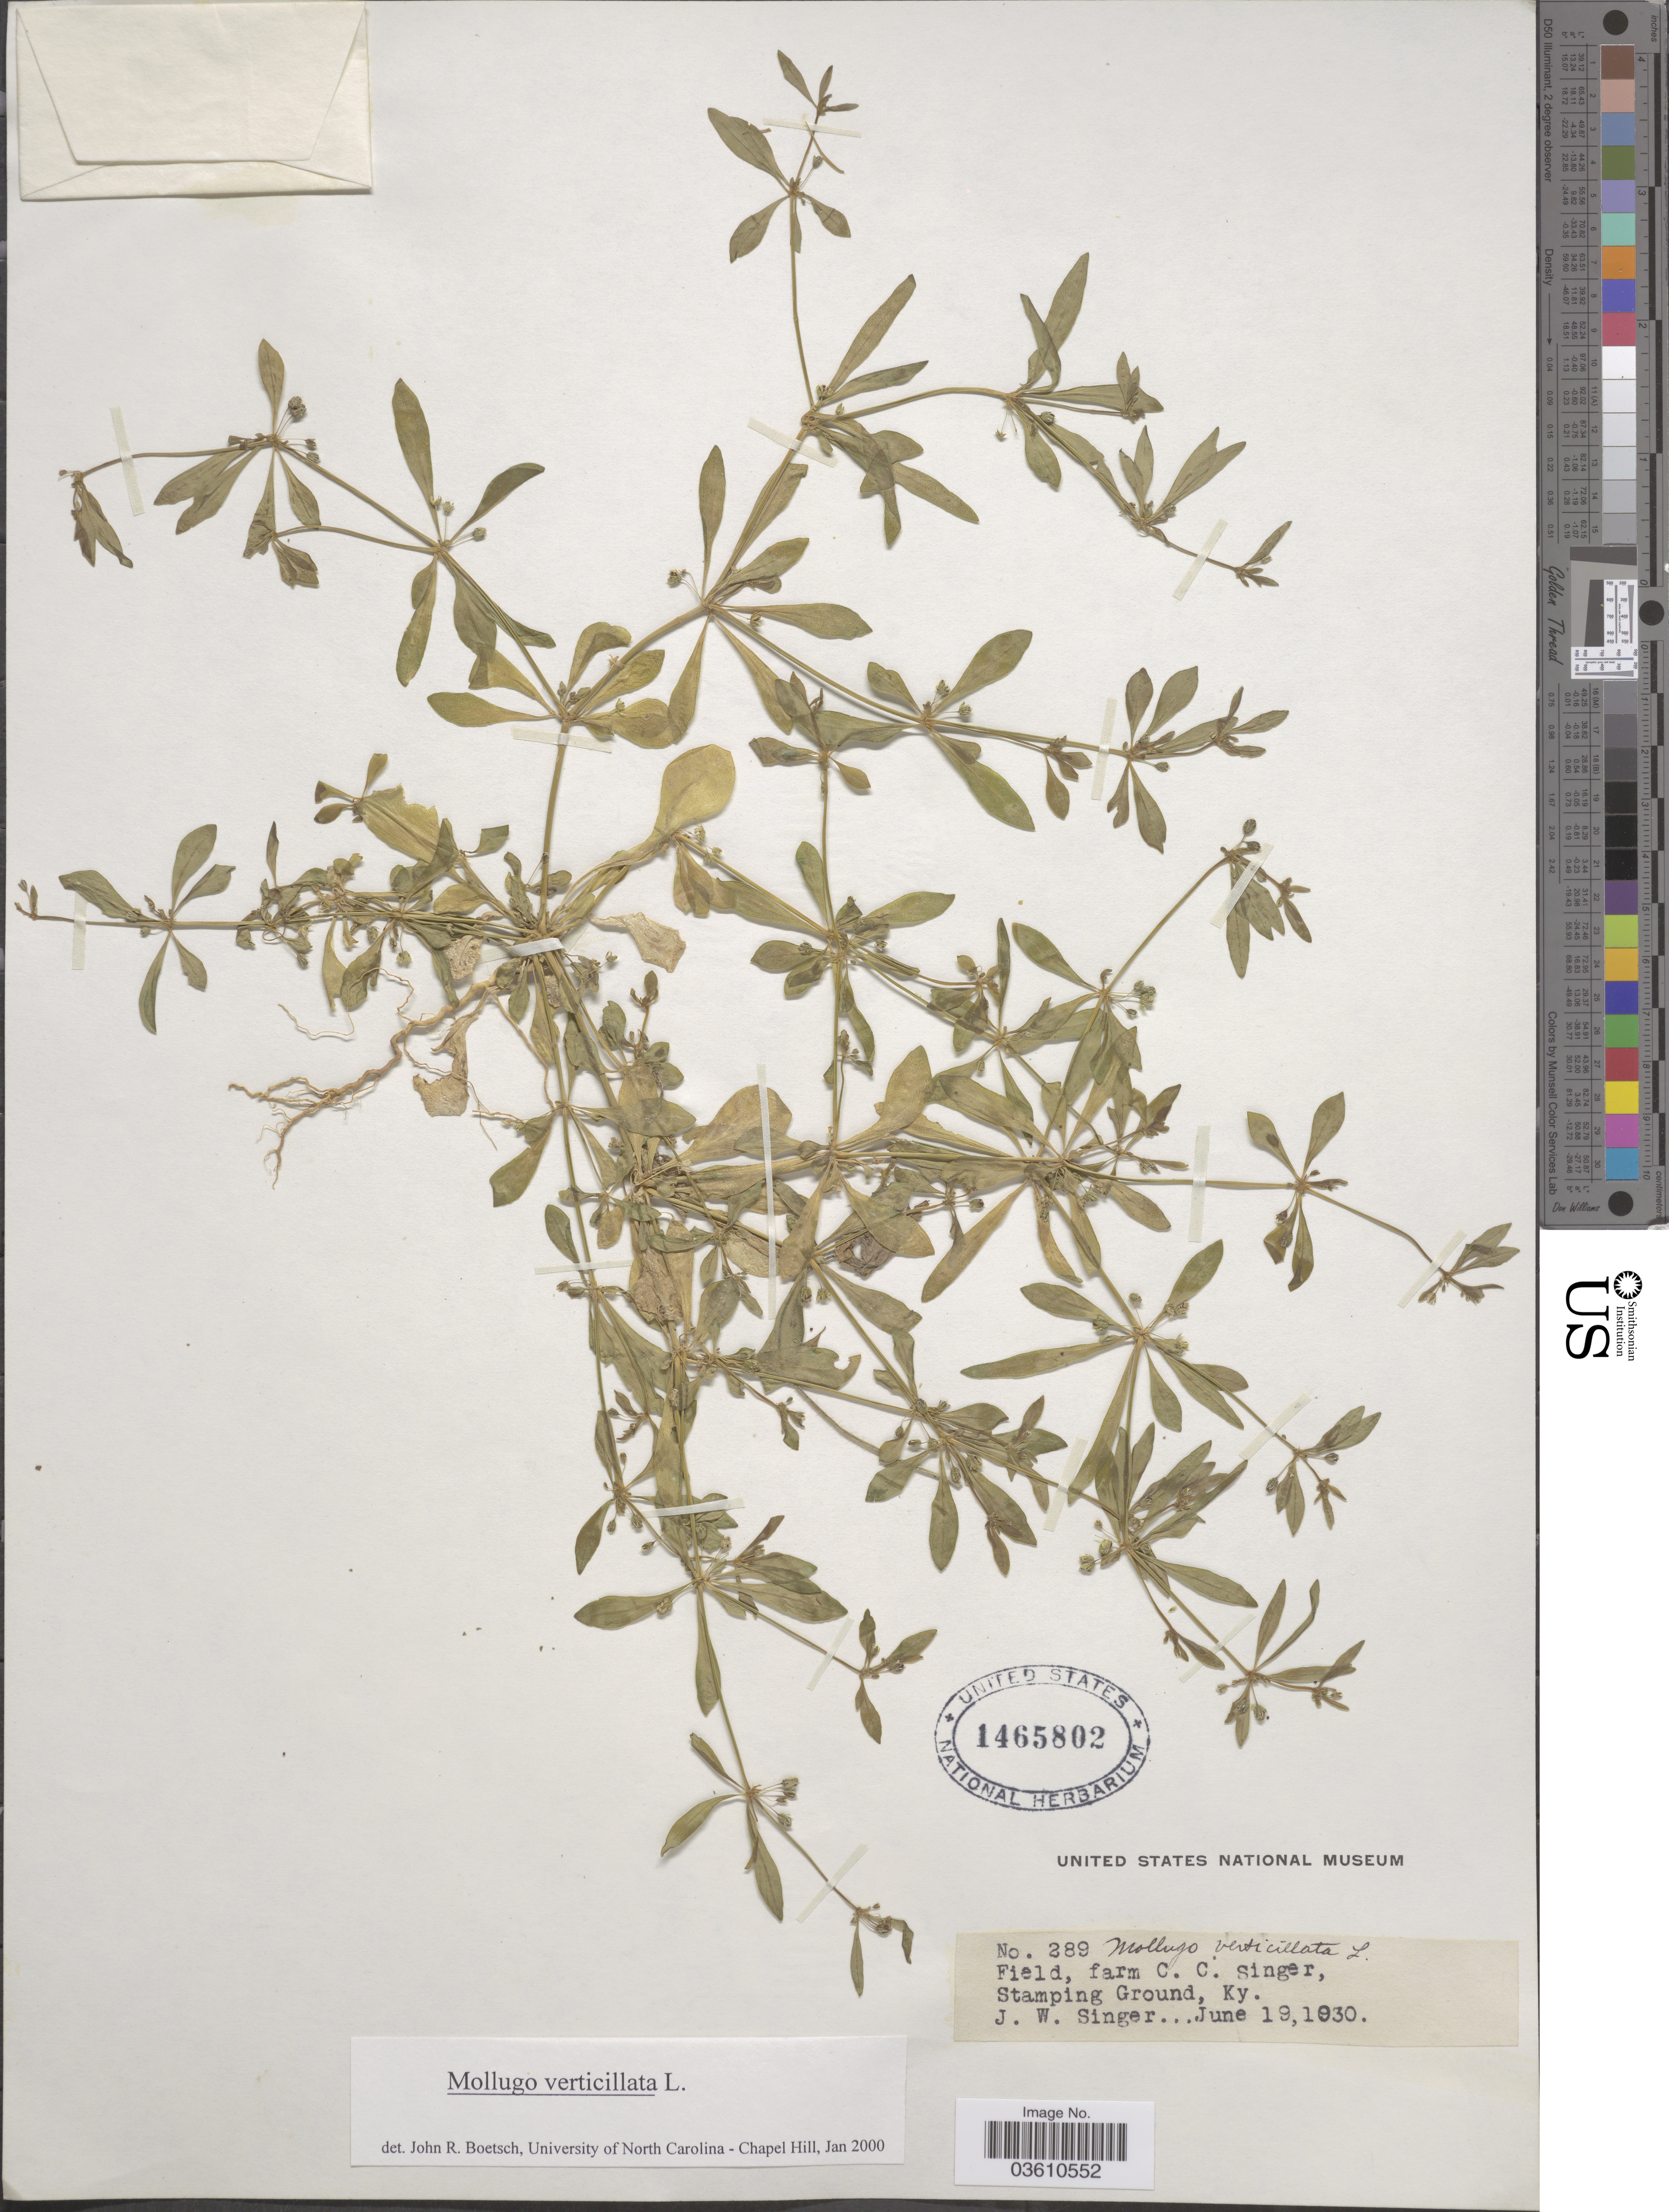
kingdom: Plantae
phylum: Tracheophyta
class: Magnoliopsida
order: Caryophyllales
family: Molluginaceae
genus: Mollugo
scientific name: Mollugo verticillata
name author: L.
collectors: J. EW. Singer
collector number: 289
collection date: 1930-06-19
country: United States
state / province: Kentucky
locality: Farm C. C. Singer, Stamping Ground.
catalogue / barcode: US 1465802